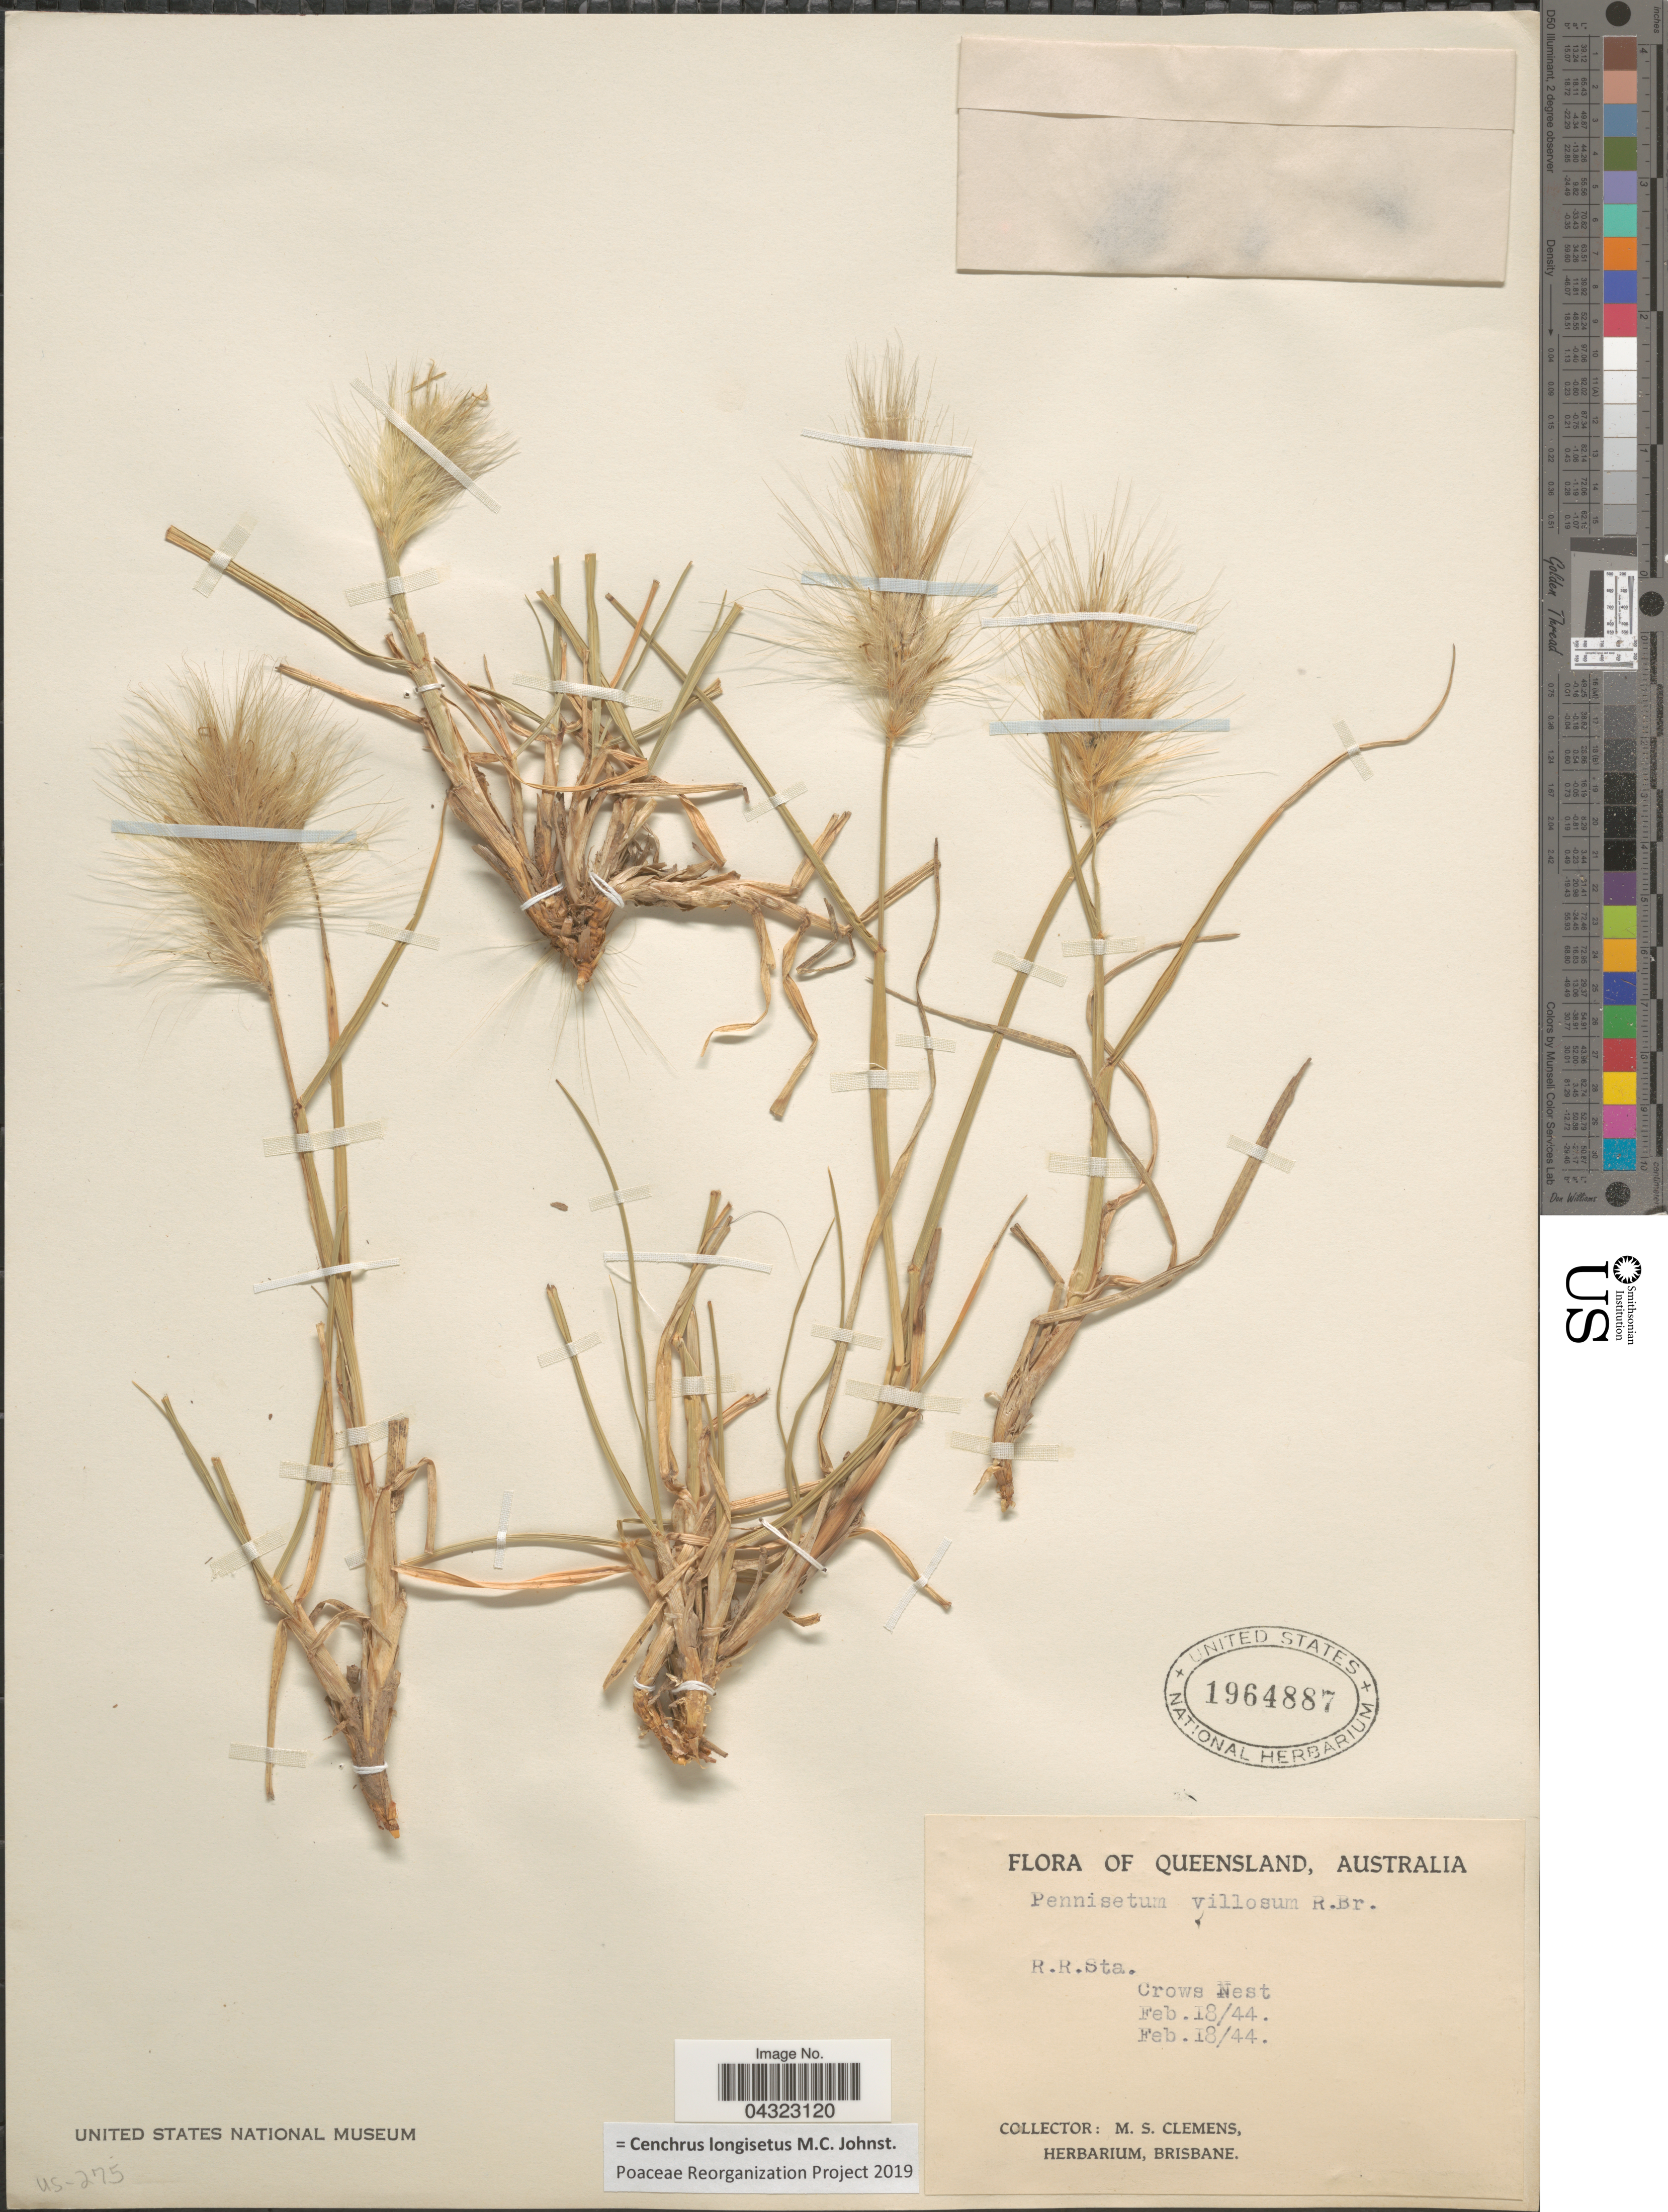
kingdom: Plantae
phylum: Tracheophyta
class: Liliopsida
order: Poales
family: Poaceae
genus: Cenchrus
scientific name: Cenchrus longisetus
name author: M.C. Johnst.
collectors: M. S. Clemens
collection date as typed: Transcribed d/m/y: 18/2/44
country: Australia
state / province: Queensland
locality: R. R. Sta. Crows Nest.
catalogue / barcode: US 1964887